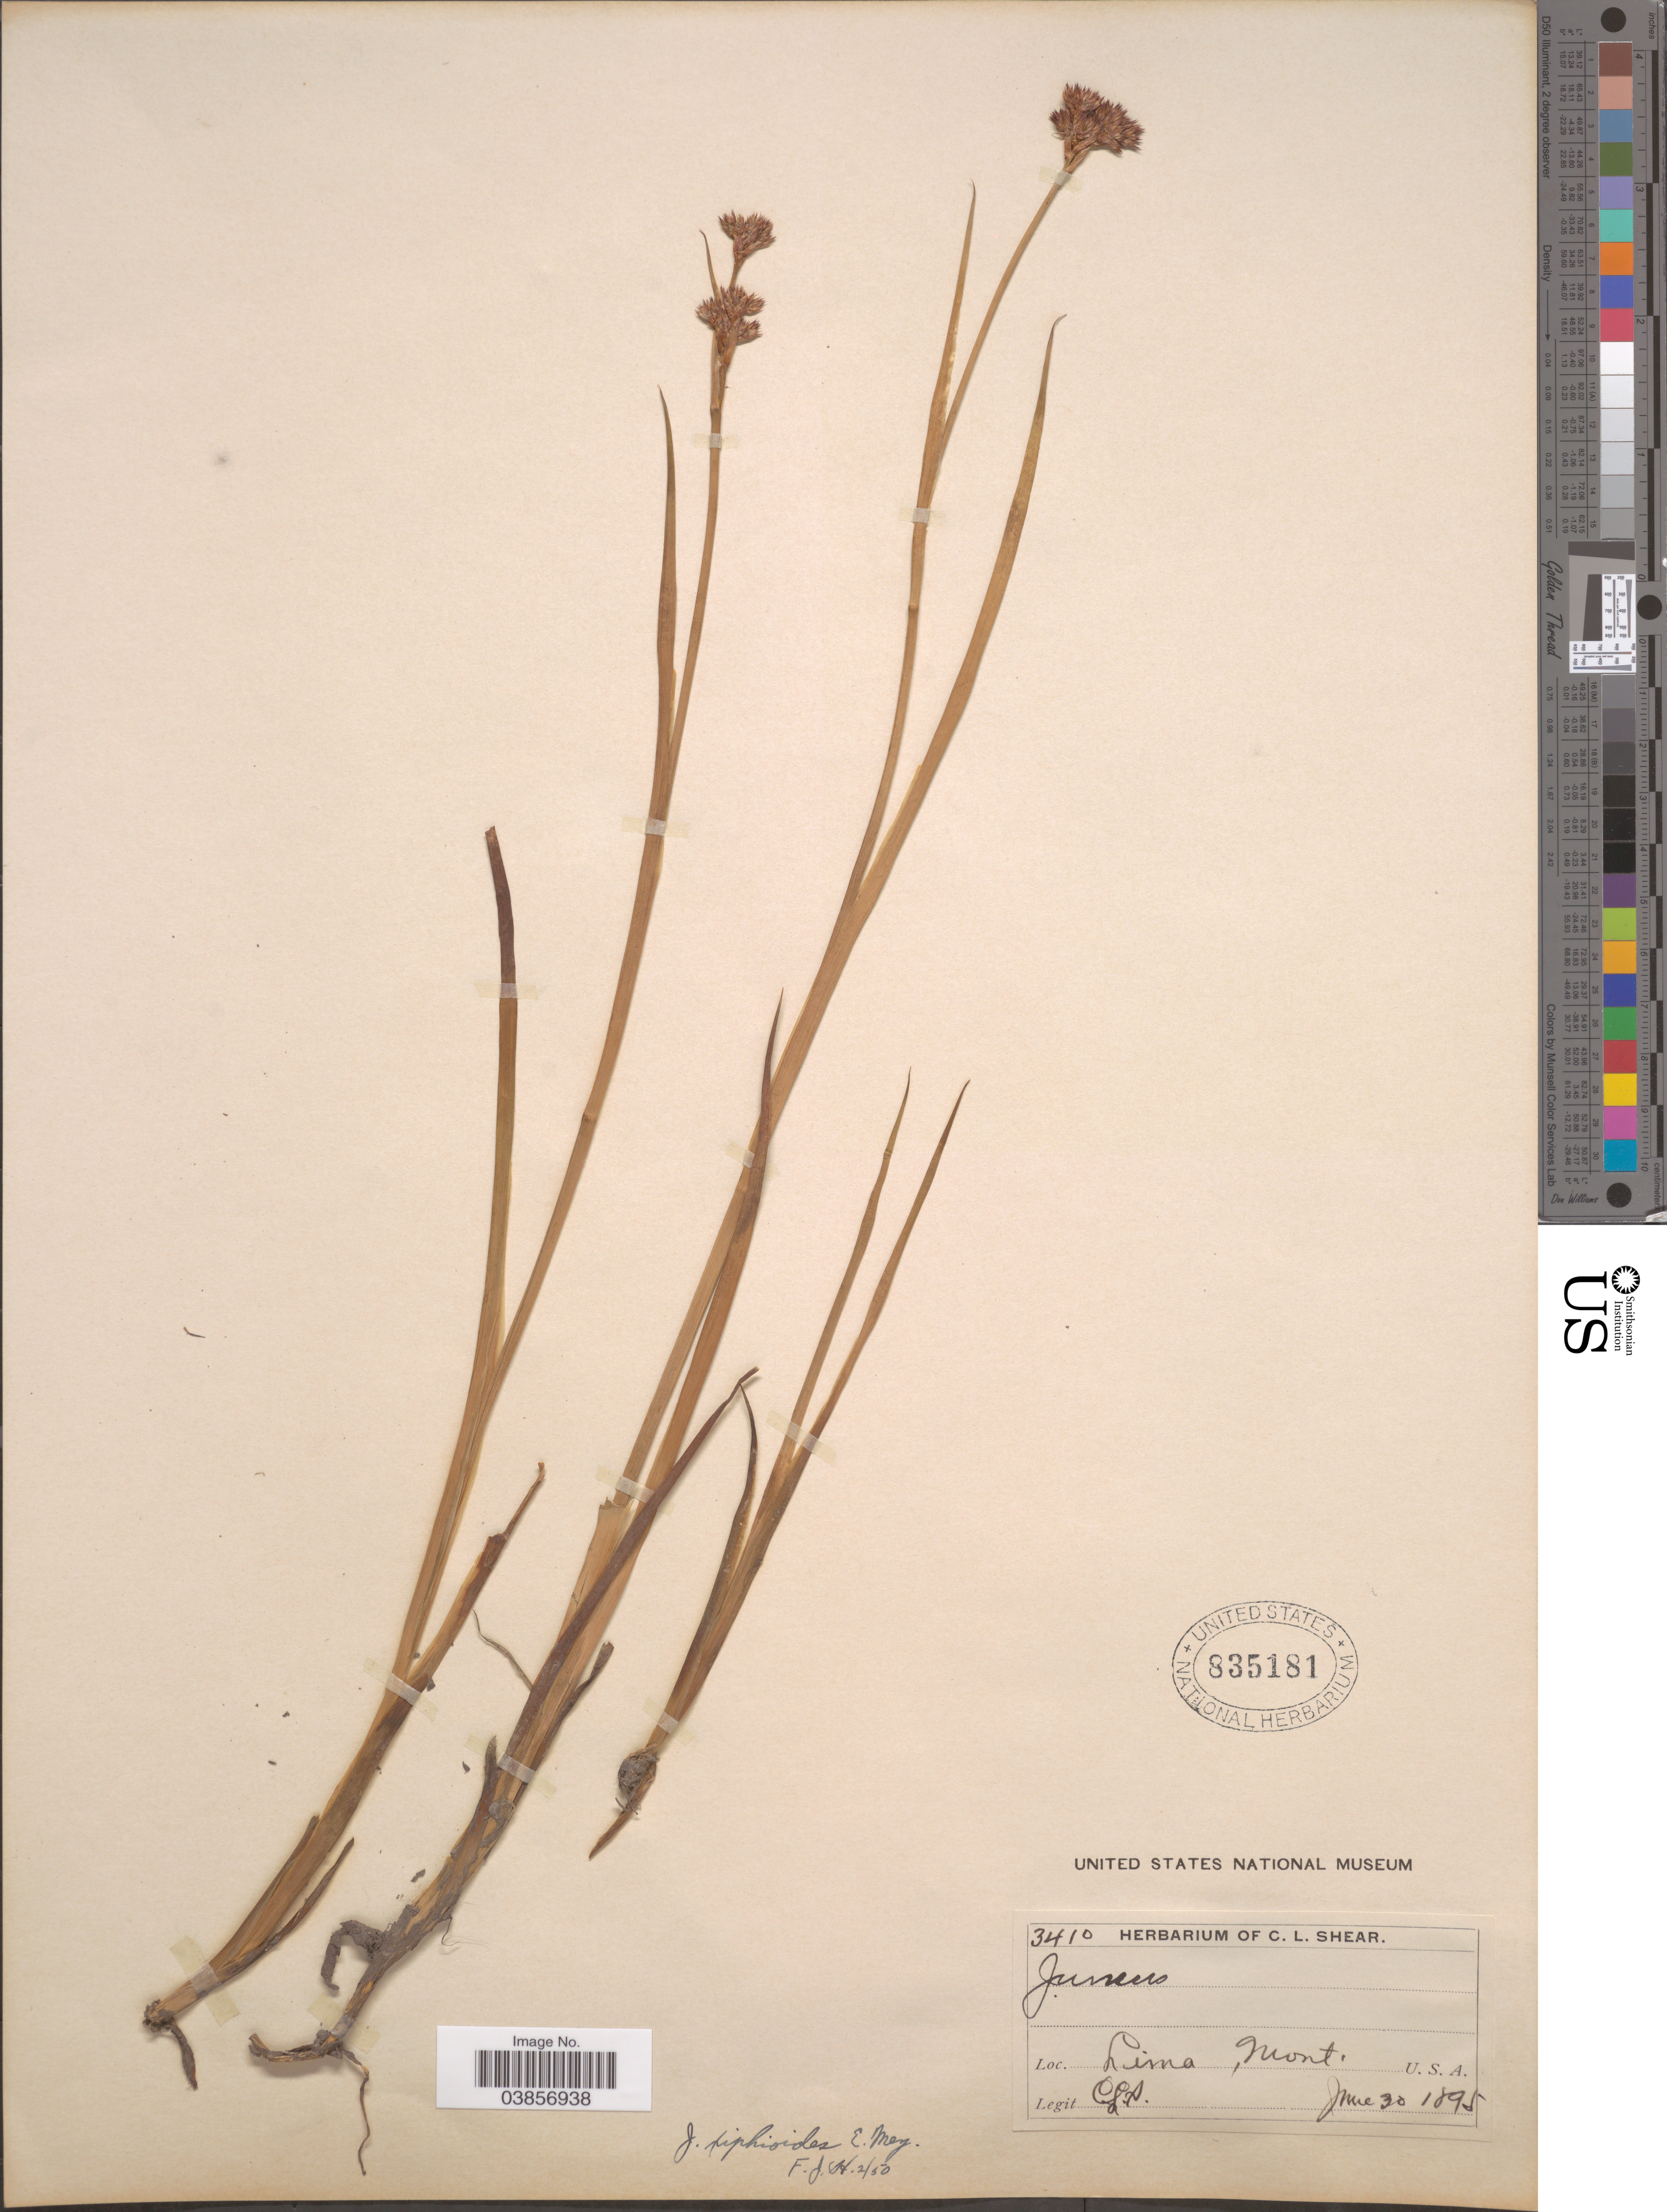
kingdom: Plantae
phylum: Tracheophyta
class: Liliopsida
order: Poales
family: Juncaceae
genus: Juncus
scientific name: Juncus saximontanus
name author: A. Nelson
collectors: C. L. Shear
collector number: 3410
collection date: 1895-06-30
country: United States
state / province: Montana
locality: Lima.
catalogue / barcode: US 835181